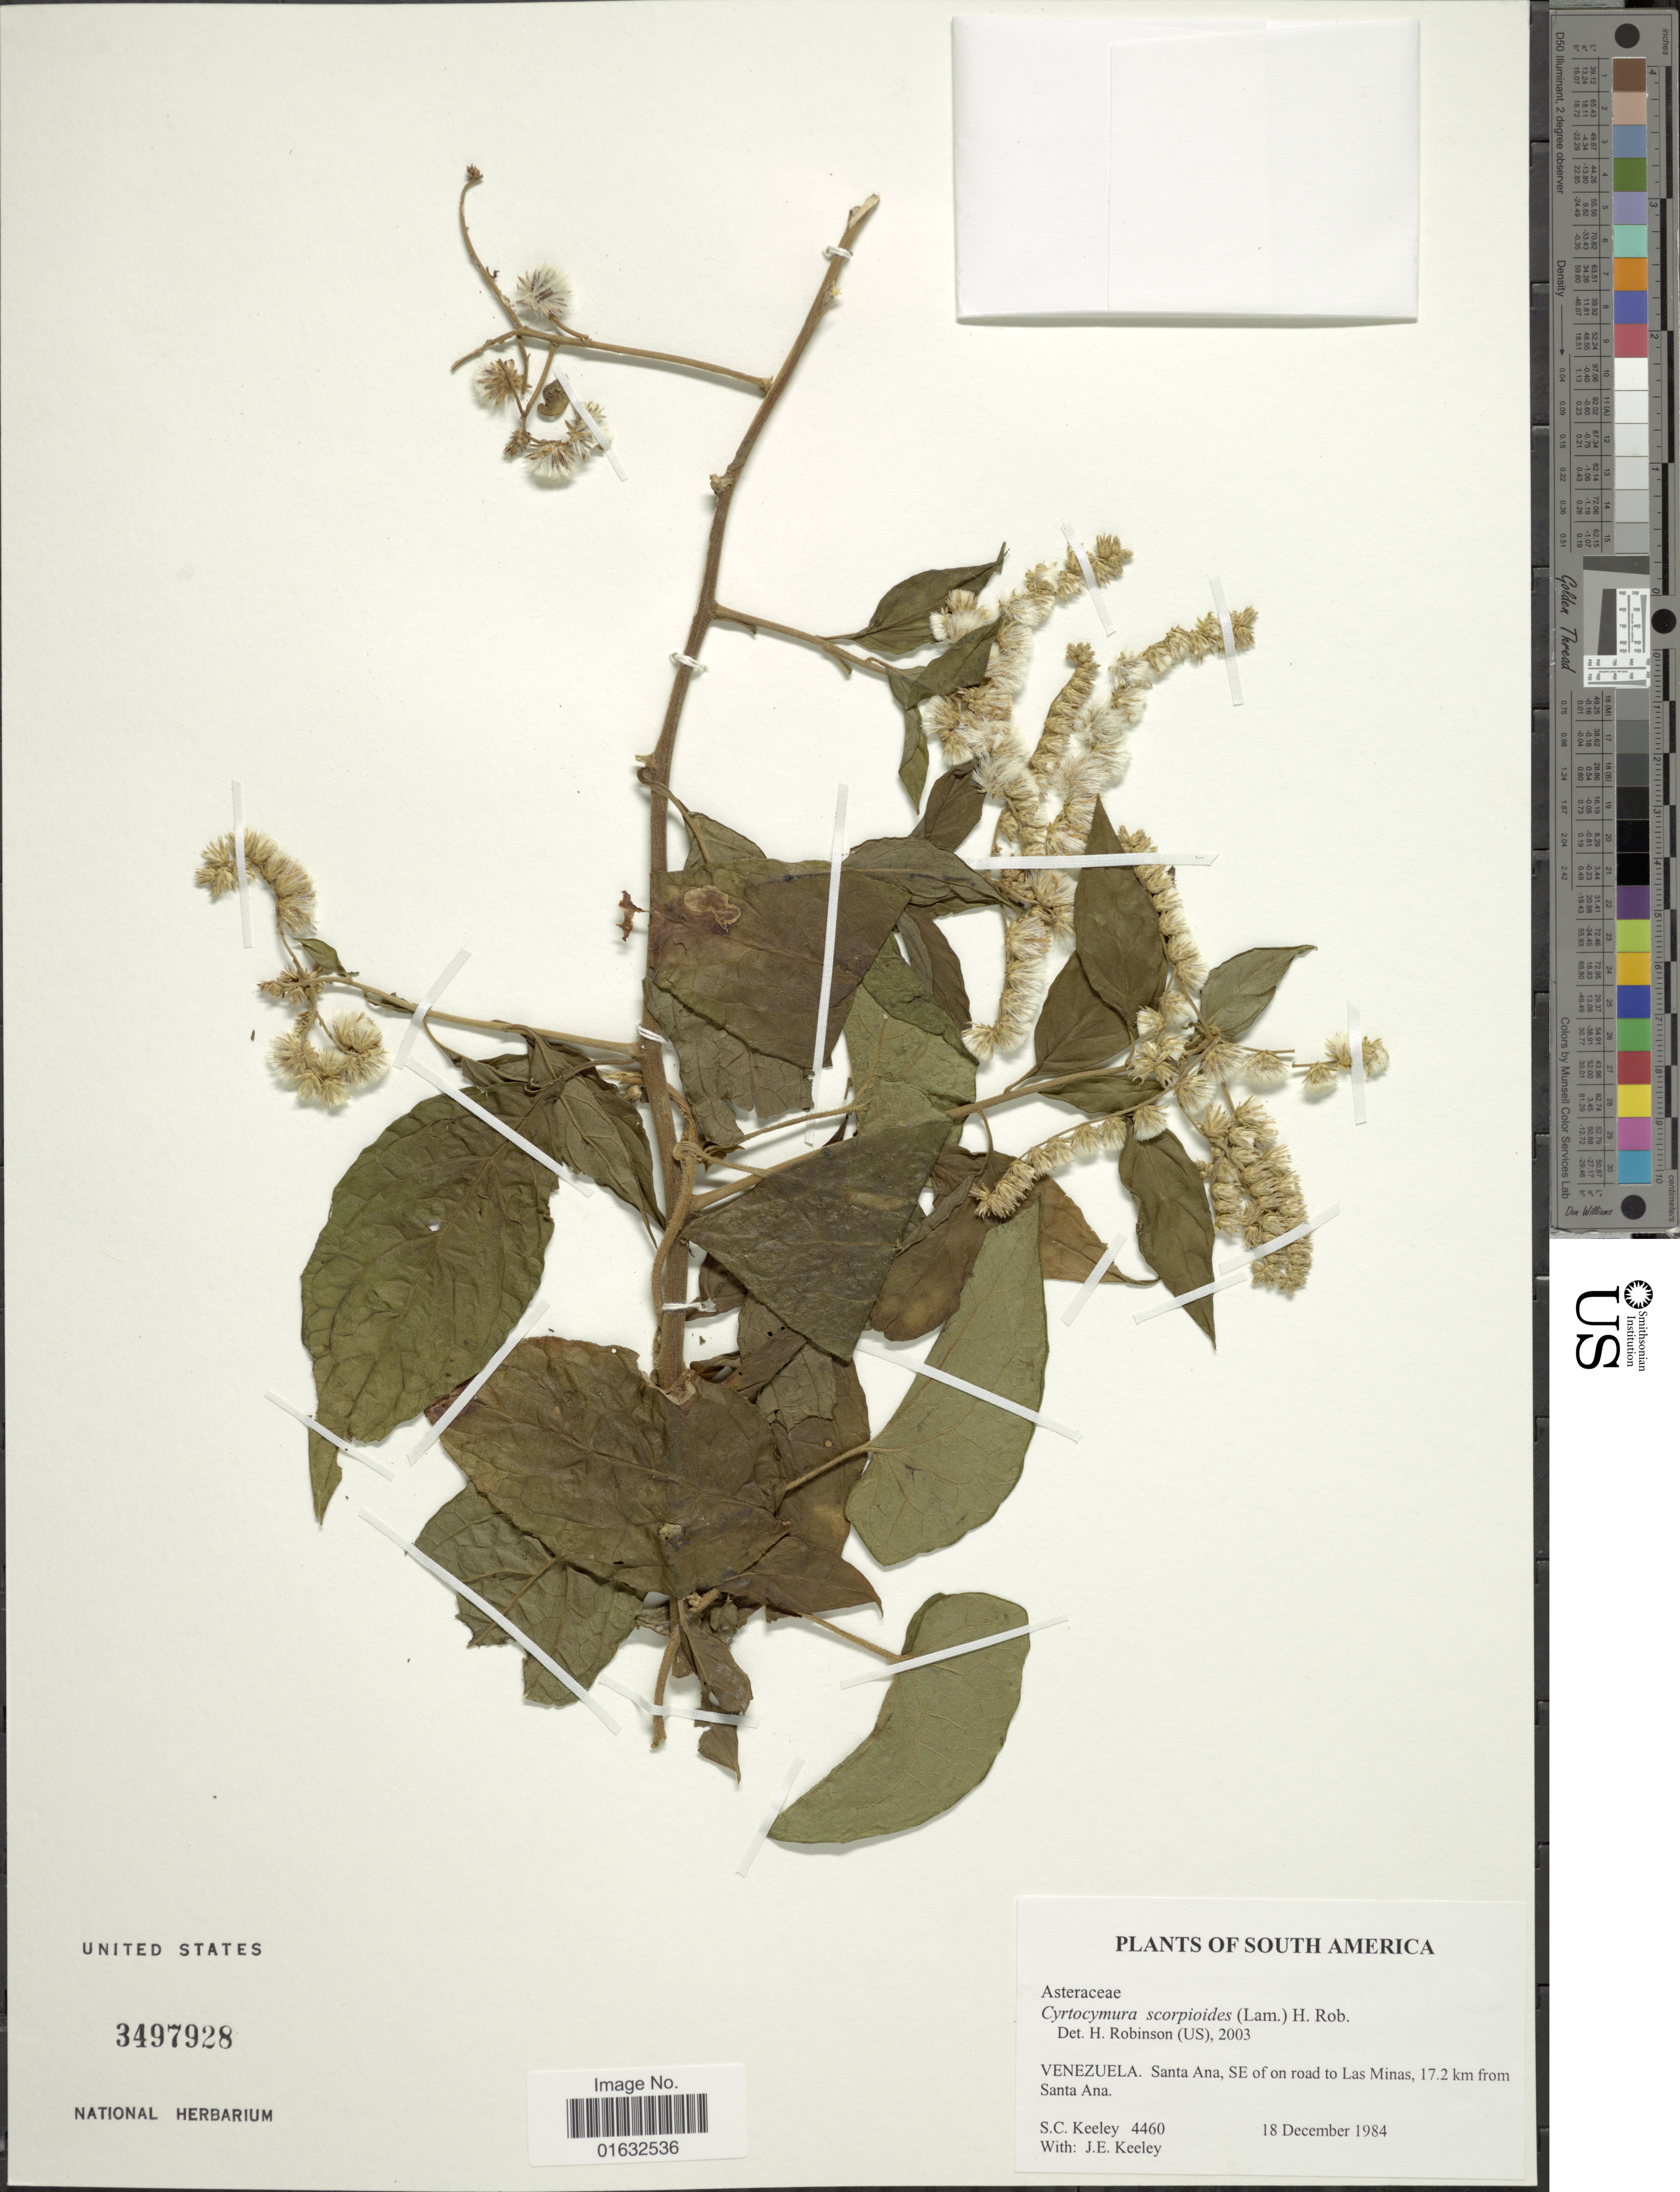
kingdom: Plantae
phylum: Tracheophyta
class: Magnoliopsida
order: Asterales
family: Asteraceae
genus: Cyrtocymura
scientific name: Cyrtocymura scorpioides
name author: (Lam.) H. Rob.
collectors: S. C. Keeley & J. E. Keeley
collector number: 4460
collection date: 1984-12-18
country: Venezuela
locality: Santa Ana, SE of on road to Las Minas, 17.2 km from Santa Ana, South America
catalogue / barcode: US 3497928